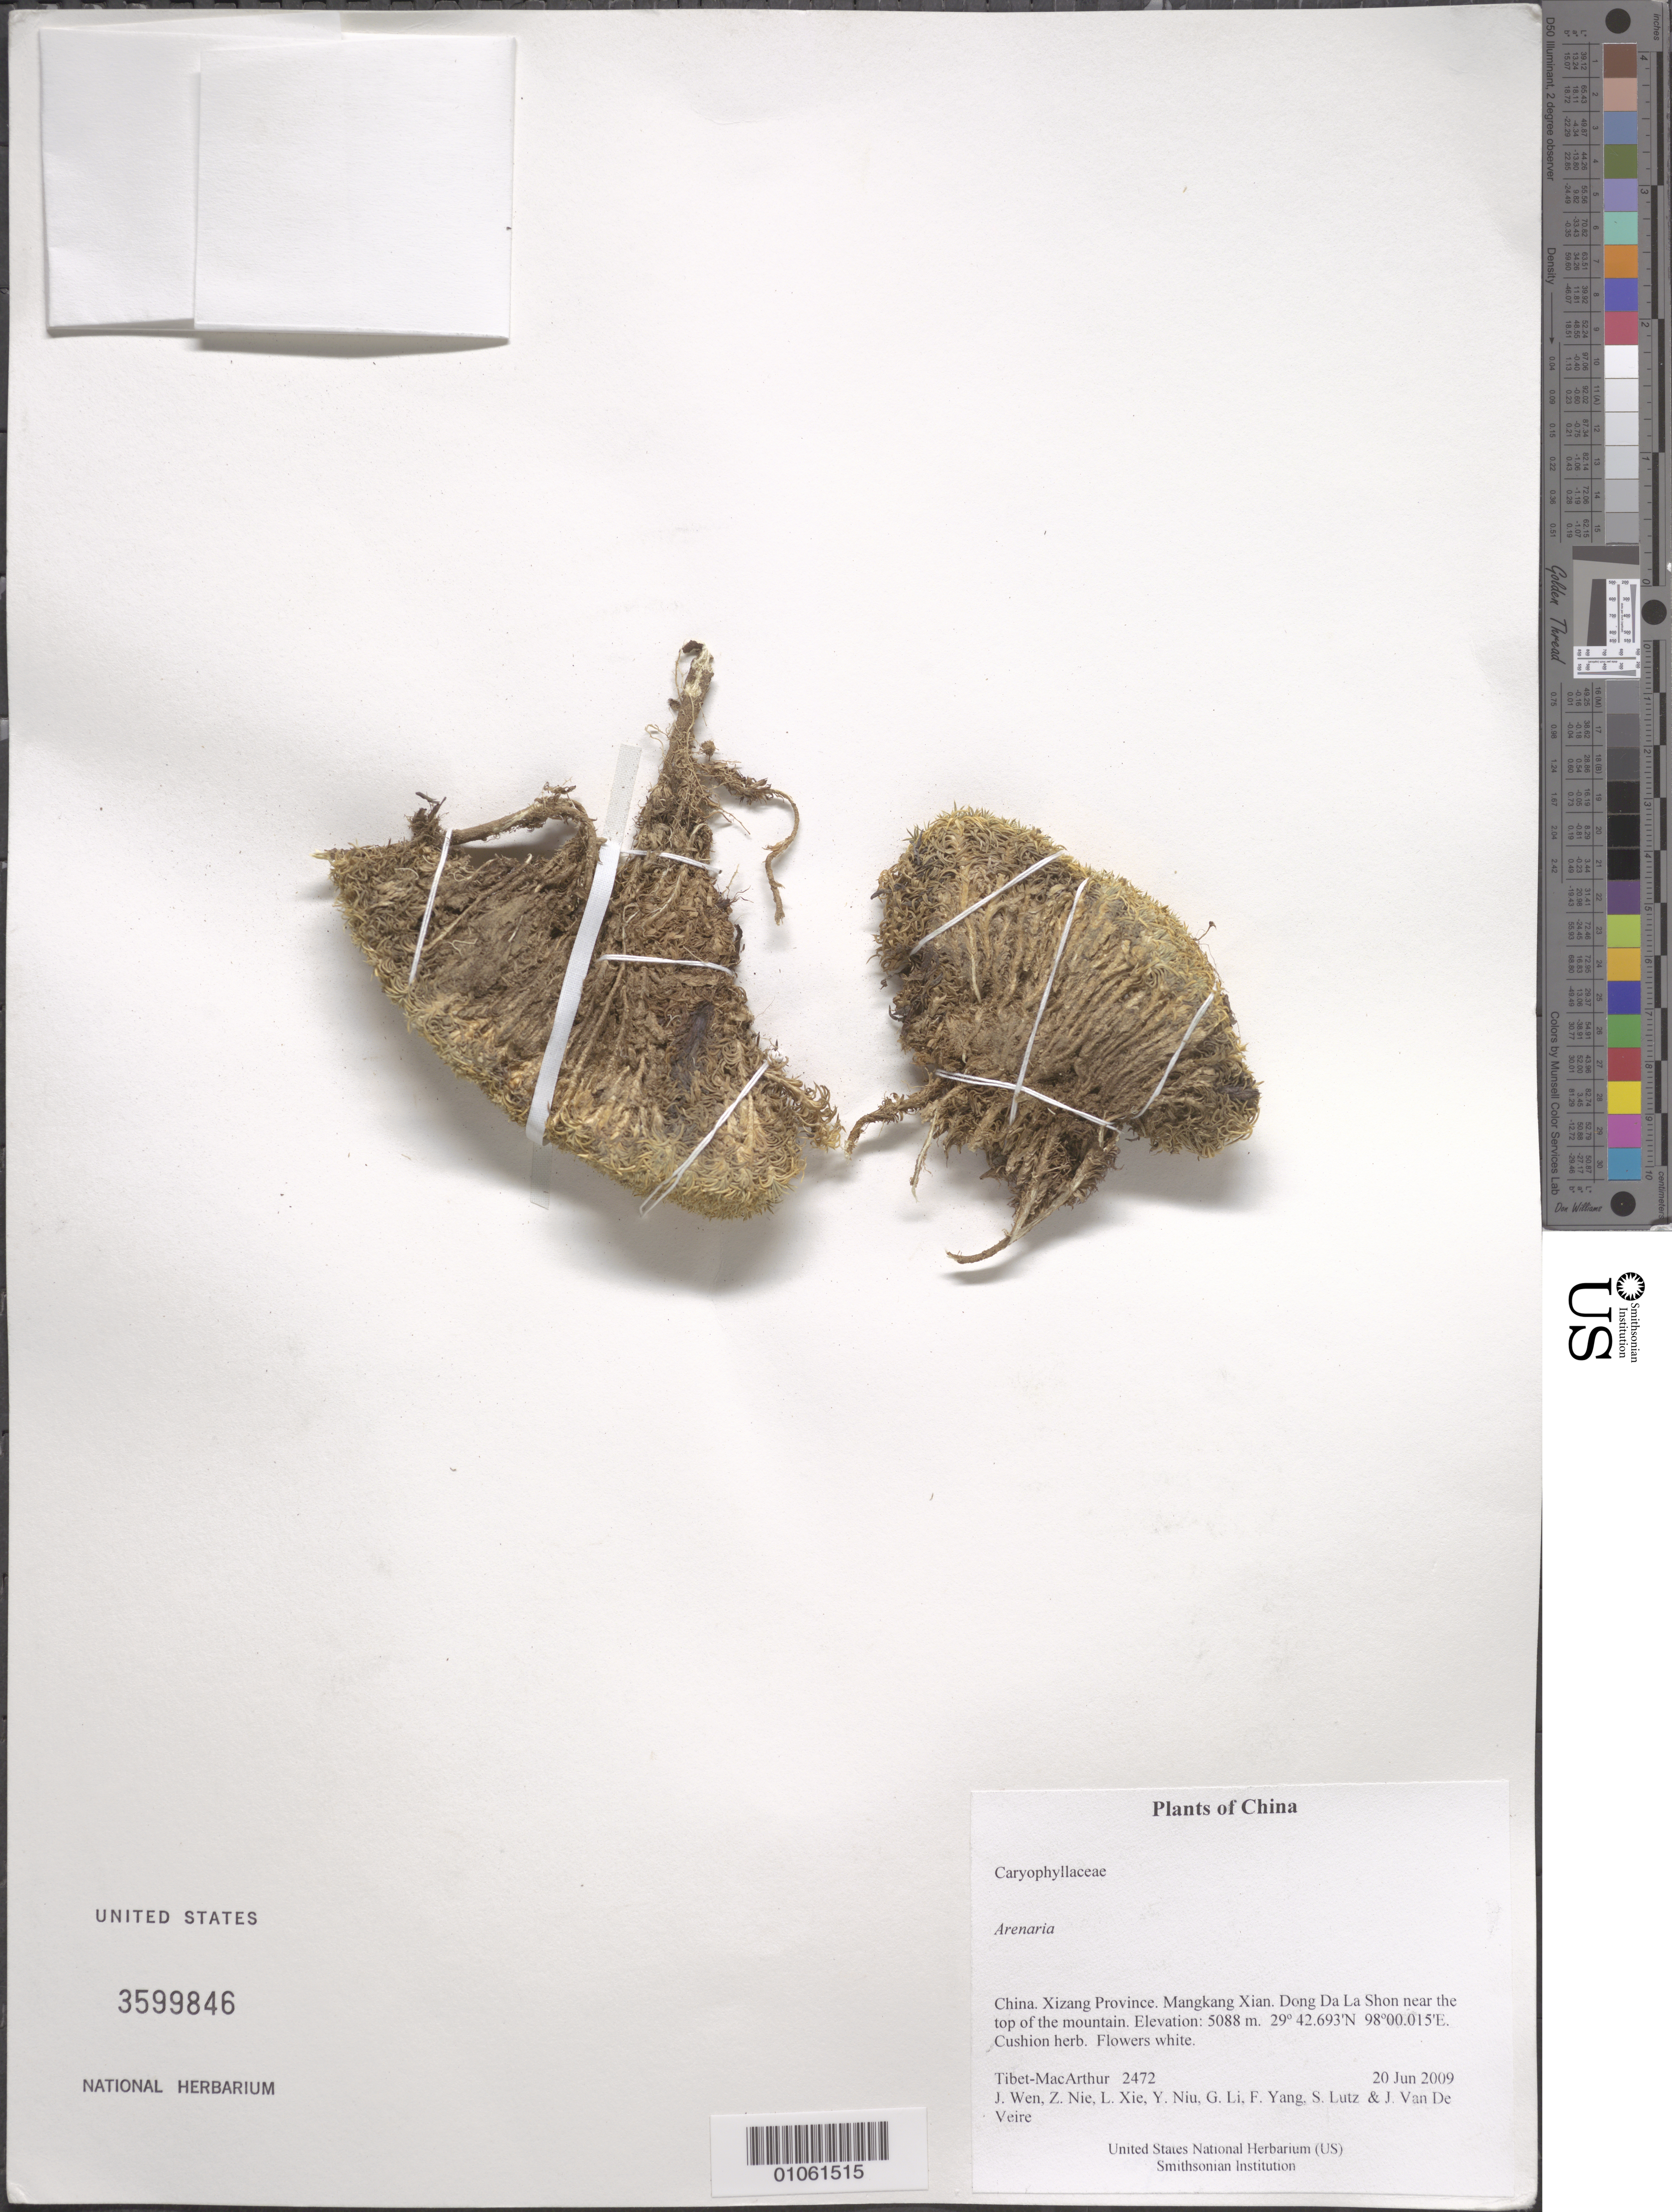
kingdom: Plantae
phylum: Tracheophyta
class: Magnoliopsida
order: Caryophyllales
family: Caryophyllaceae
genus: Arenaria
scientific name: Arenaria sp.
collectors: Tibet-MacArthur, J. Wen, Z. Nie, L. Xie, Y. Niu, G. Li, F. Yang, S. Lutz & J. Van De Veire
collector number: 2472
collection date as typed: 20 Jun 2009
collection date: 2009-06-20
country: China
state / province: Xizang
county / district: Mangkang Xian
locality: Dong Da La Shon near the top of the mountain.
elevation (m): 5088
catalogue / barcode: US 3599846